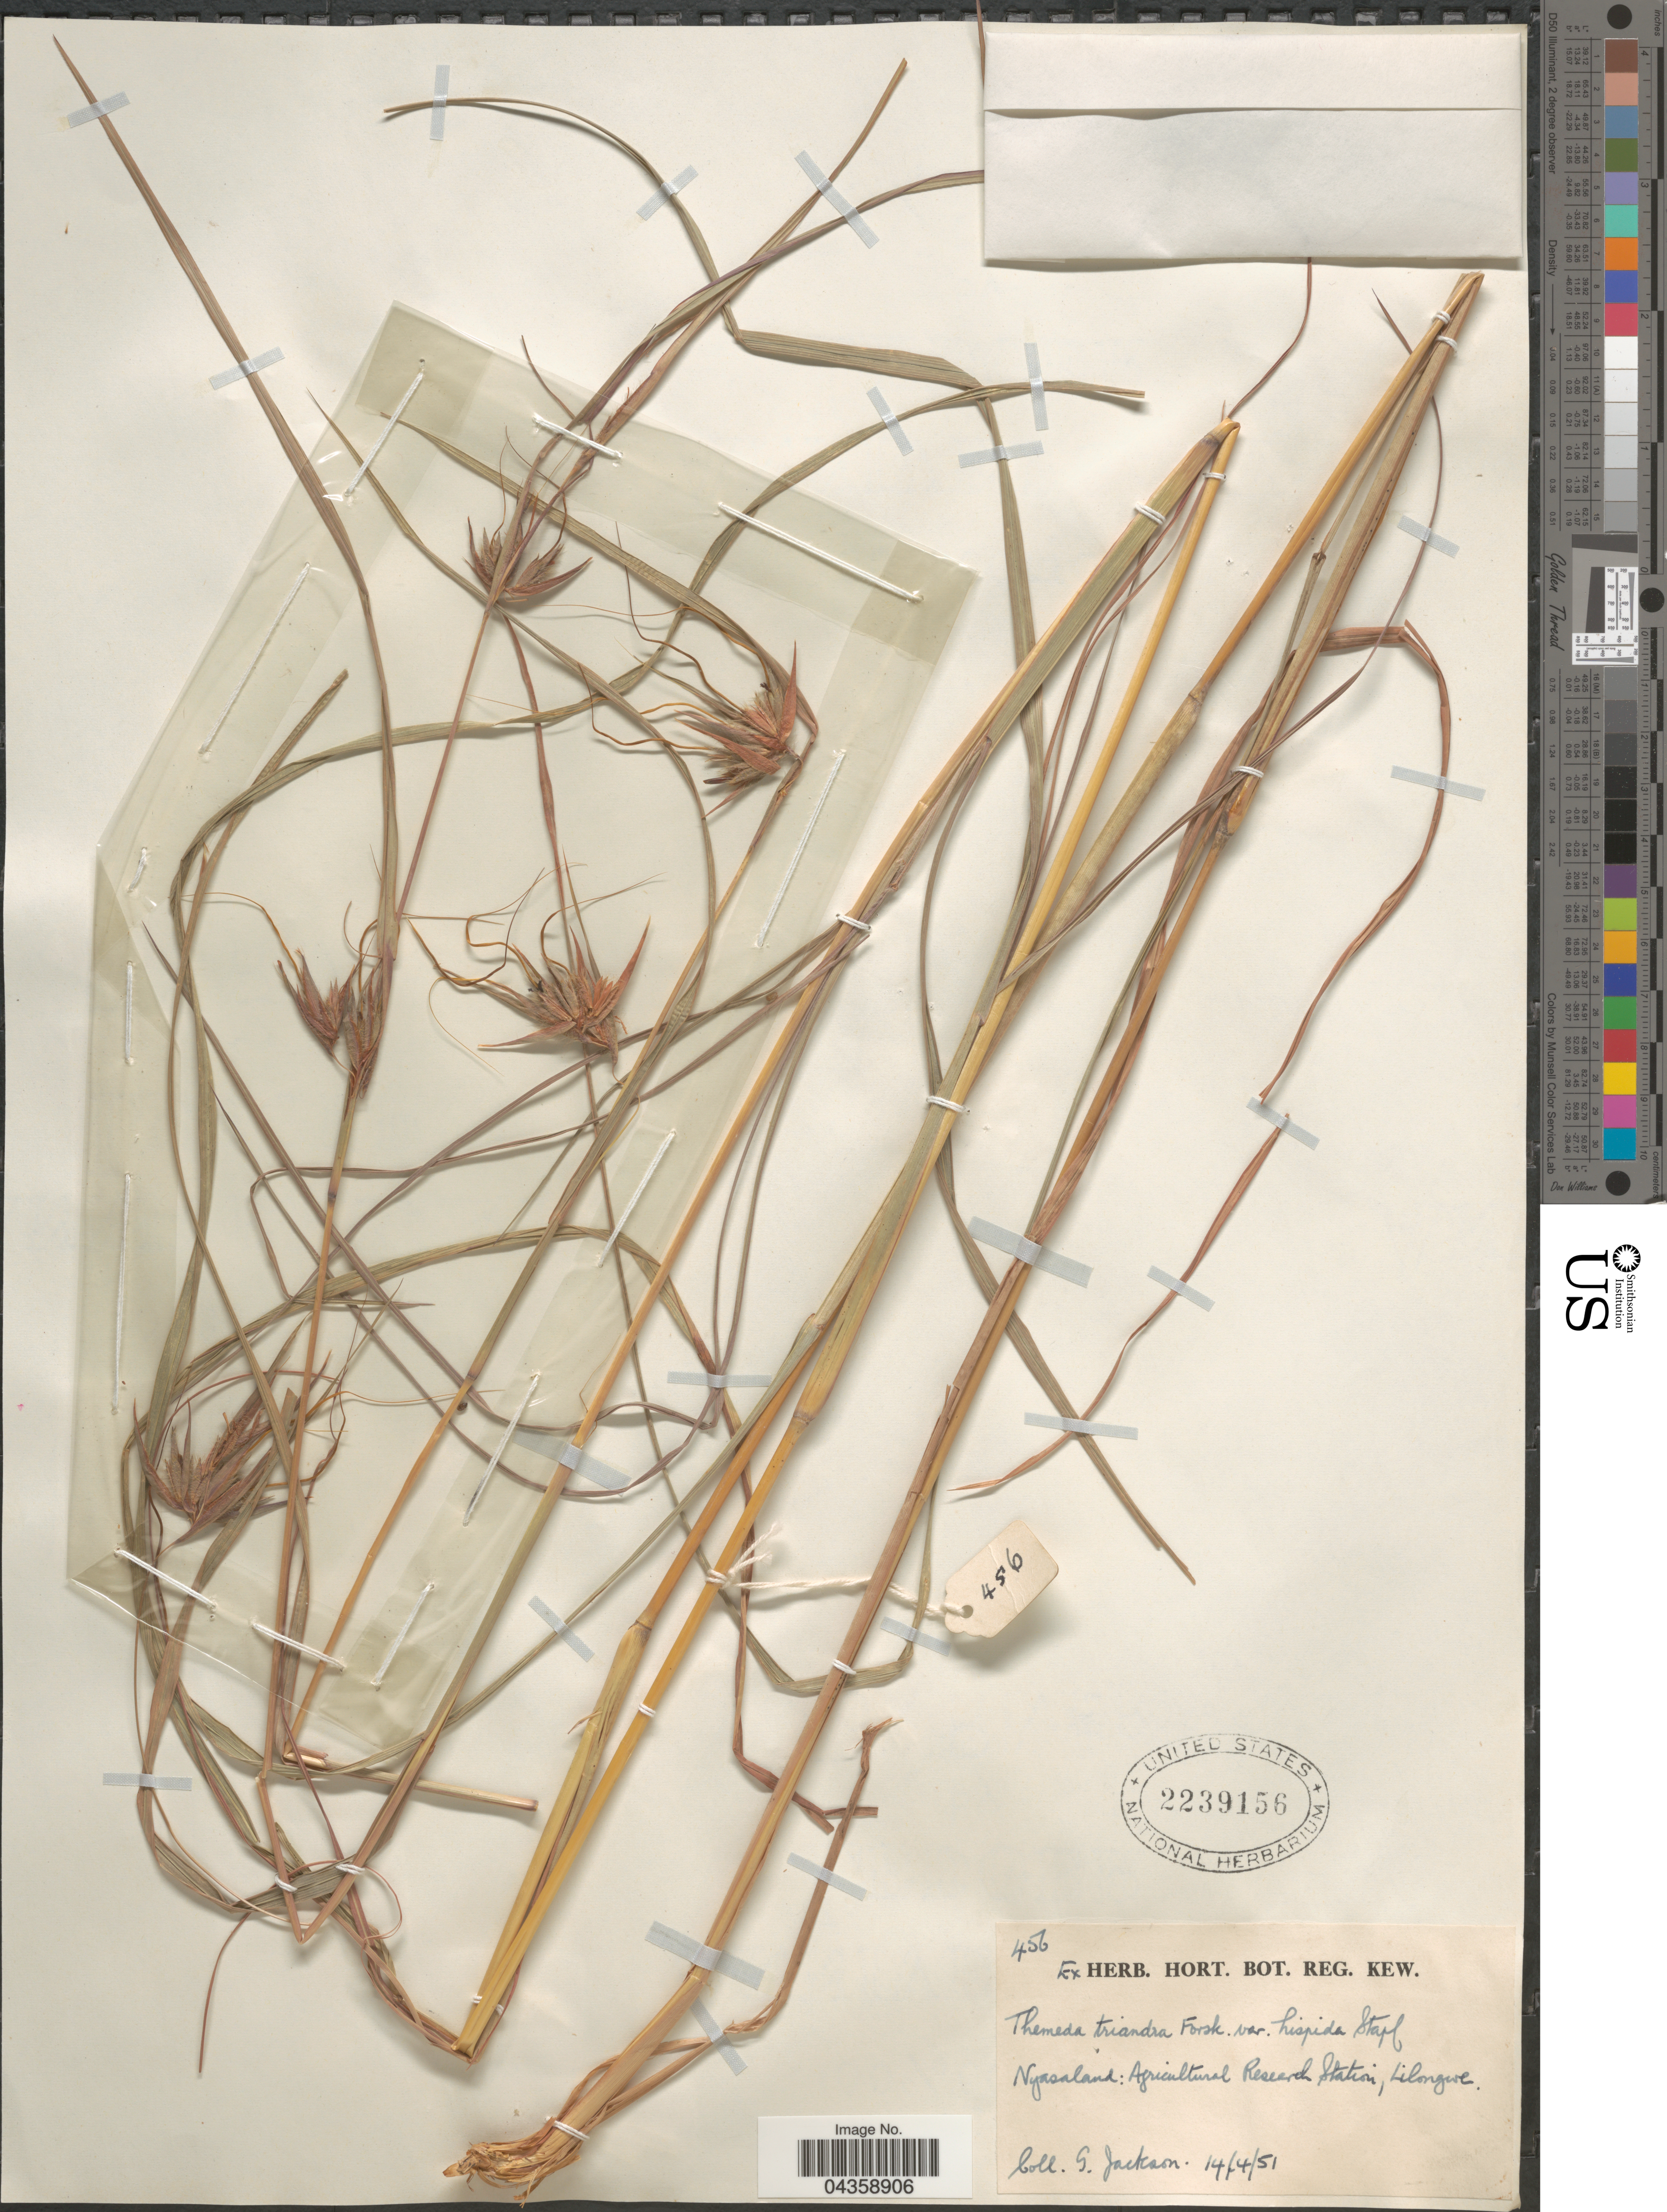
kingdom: Plantae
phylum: Tracheophyta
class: Liliopsida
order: Poales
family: Poaceae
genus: Themeda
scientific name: Themeda triandra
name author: Forssk.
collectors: G. Jackson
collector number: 456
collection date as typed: Transcribed d/m/y: 14/4/51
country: Malawi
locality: Nyasaland: Agricultural Research Station, Lilongwe.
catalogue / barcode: US 2239156